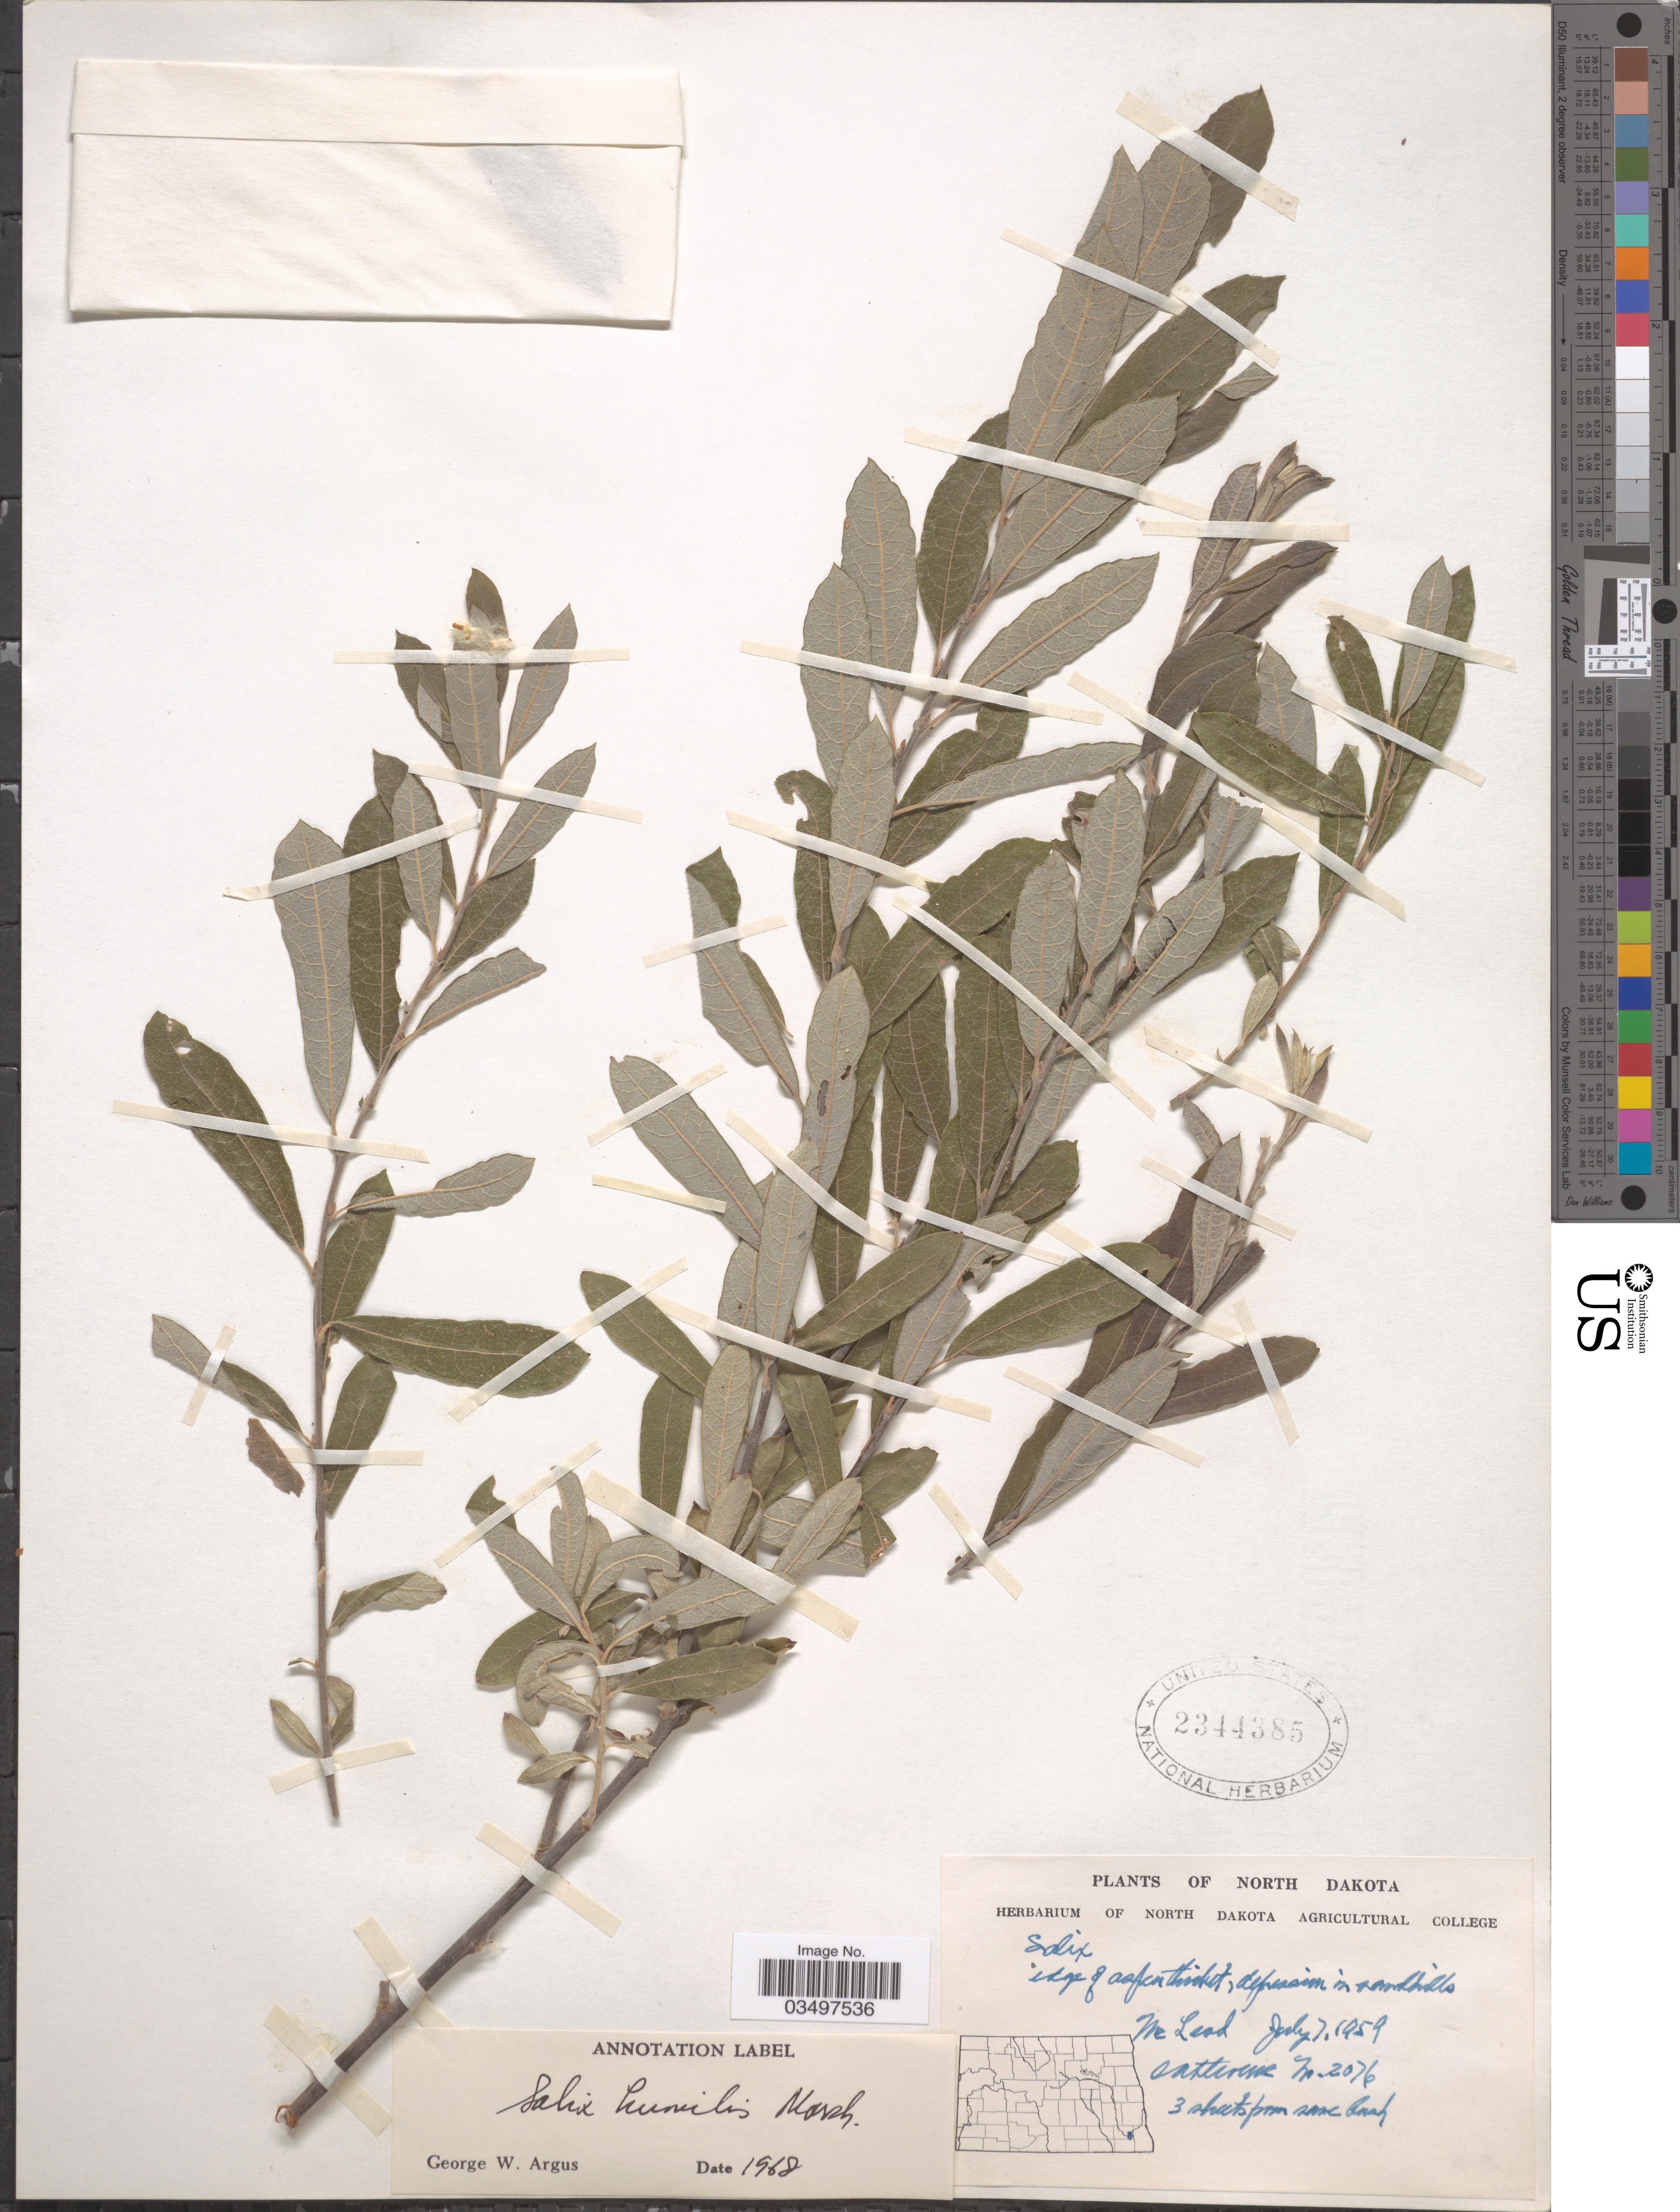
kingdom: Plantae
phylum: Tracheophyta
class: Magnoliopsida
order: Malpighiales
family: Salicaceae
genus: Salix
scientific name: Salix humilis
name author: Marshall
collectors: O. A. Stevens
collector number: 2076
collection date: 1959-07-07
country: United States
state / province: North Dakota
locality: McLeod.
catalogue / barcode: US 2344385